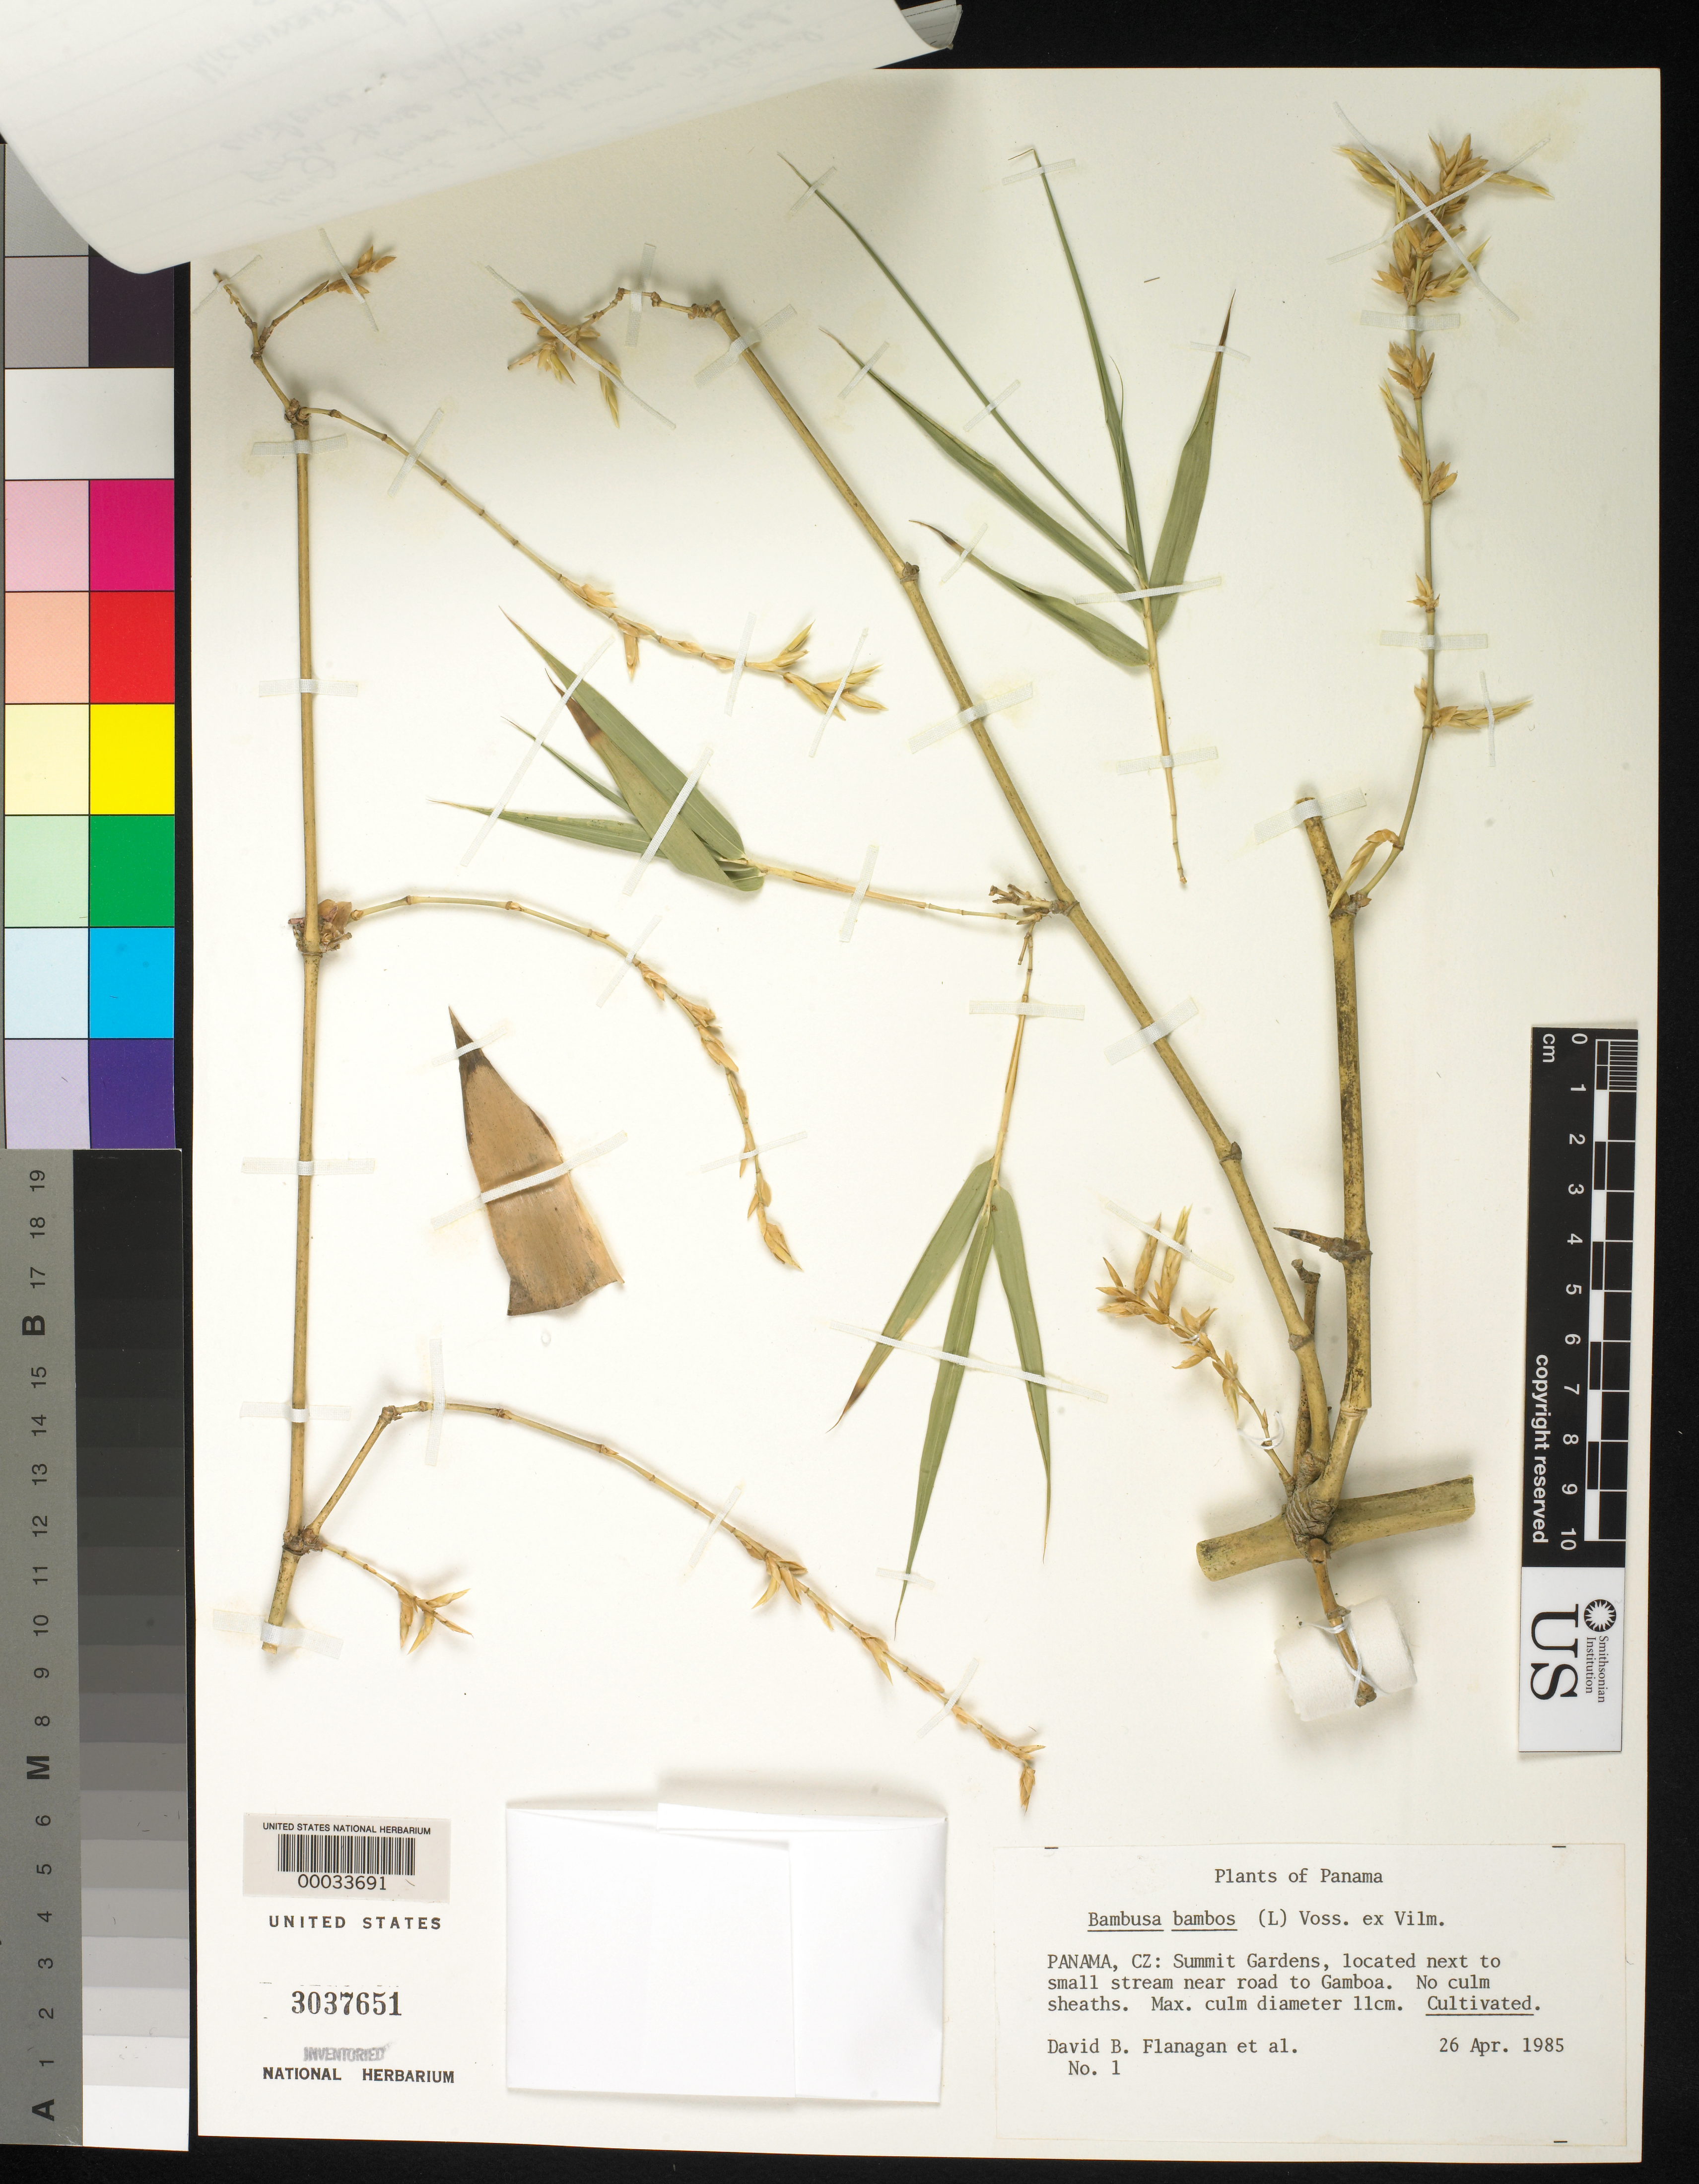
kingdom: Plantae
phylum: Tracheophyta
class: Liliopsida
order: Poales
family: Poaceae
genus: Bambusa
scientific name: Bambusa bambos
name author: (L.) Voss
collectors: D. Flanagan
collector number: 1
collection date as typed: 26 Apr 1985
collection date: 1985-04-26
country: Panama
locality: Summit Gardens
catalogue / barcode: US 3037651